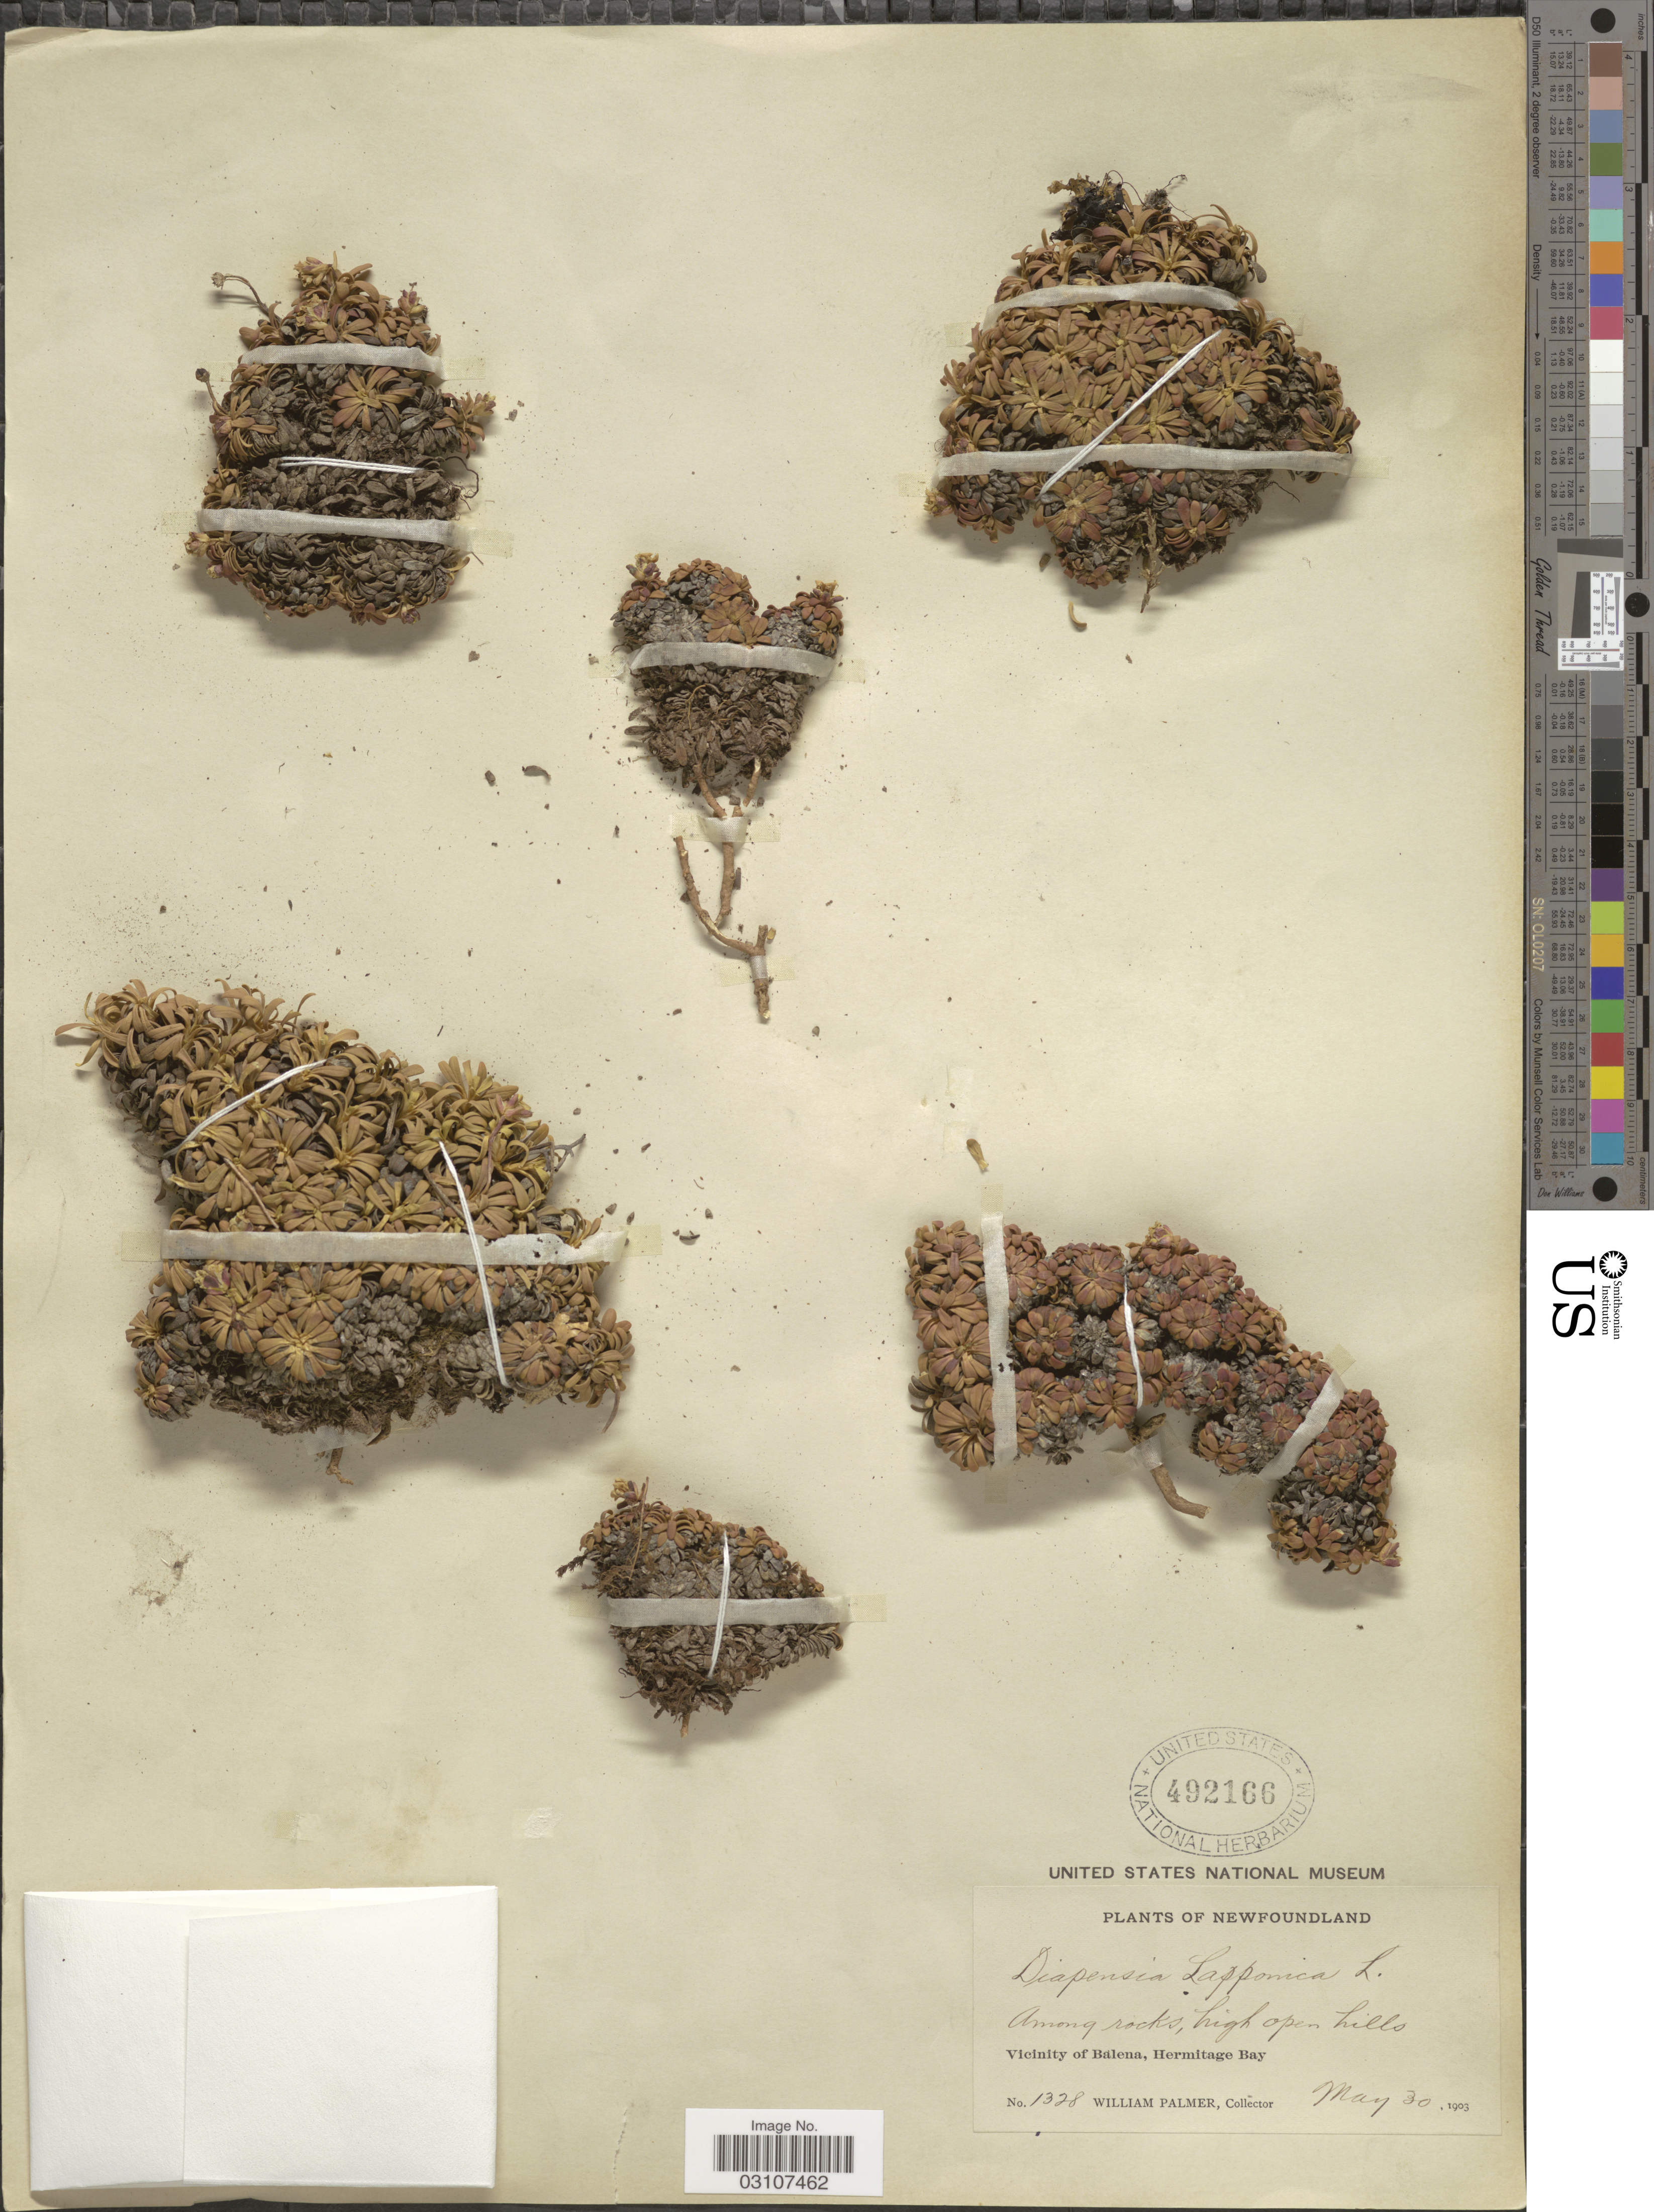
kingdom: Plantae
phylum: Tracheophyta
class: Magnoliopsida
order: Ericales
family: Diapensiaceae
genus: Diapensia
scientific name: Diapensia lapponica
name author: L.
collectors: W. Palmer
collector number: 1328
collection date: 1903-05-30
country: Canada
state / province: Newfoundland and Labrador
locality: Vicinity of Balena, Hermitage Bay.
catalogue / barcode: US 492166